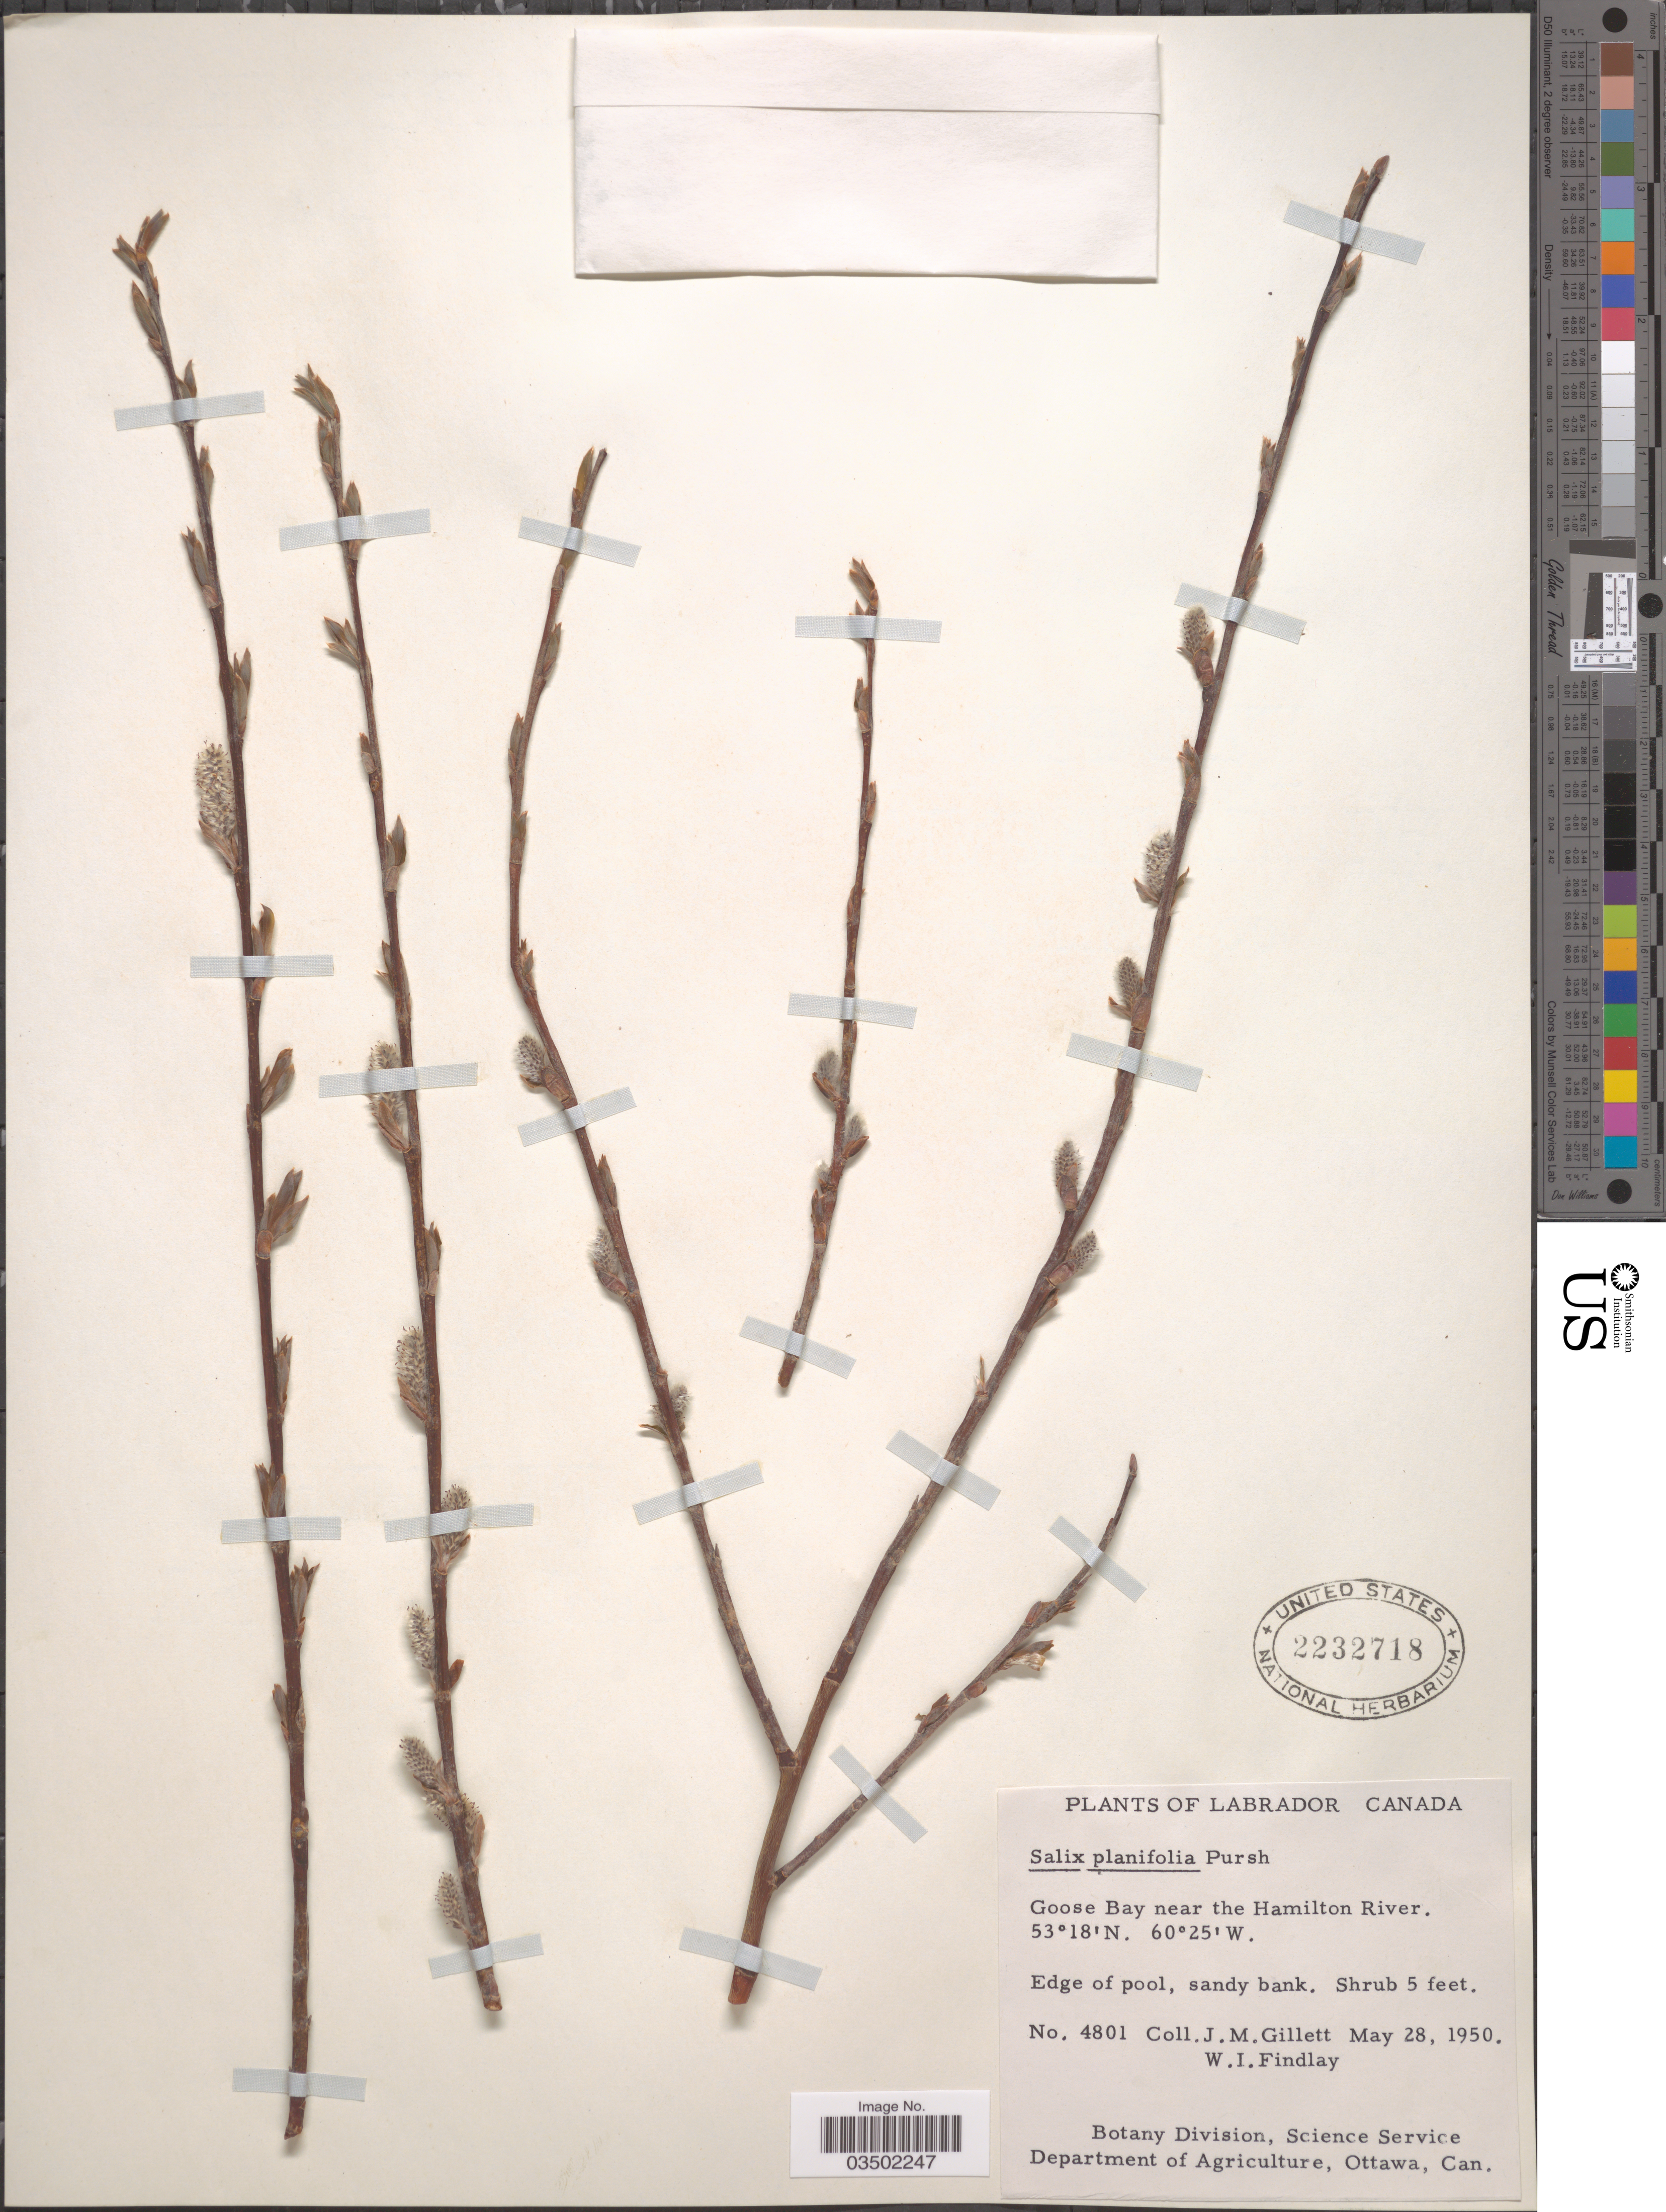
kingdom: Plantae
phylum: Tracheophyta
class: Magnoliopsida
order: Malpighiales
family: Salicaceae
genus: Salix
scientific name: Salix planifolia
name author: Pursh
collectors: J. M. Gillett & W. Findlay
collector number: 4801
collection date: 1950-05-28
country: Canada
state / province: Newfoundland and Labrador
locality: Labrador. Goose Bay near the Hamilton River. Edge of pool, sandy bank.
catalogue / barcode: US 2232718